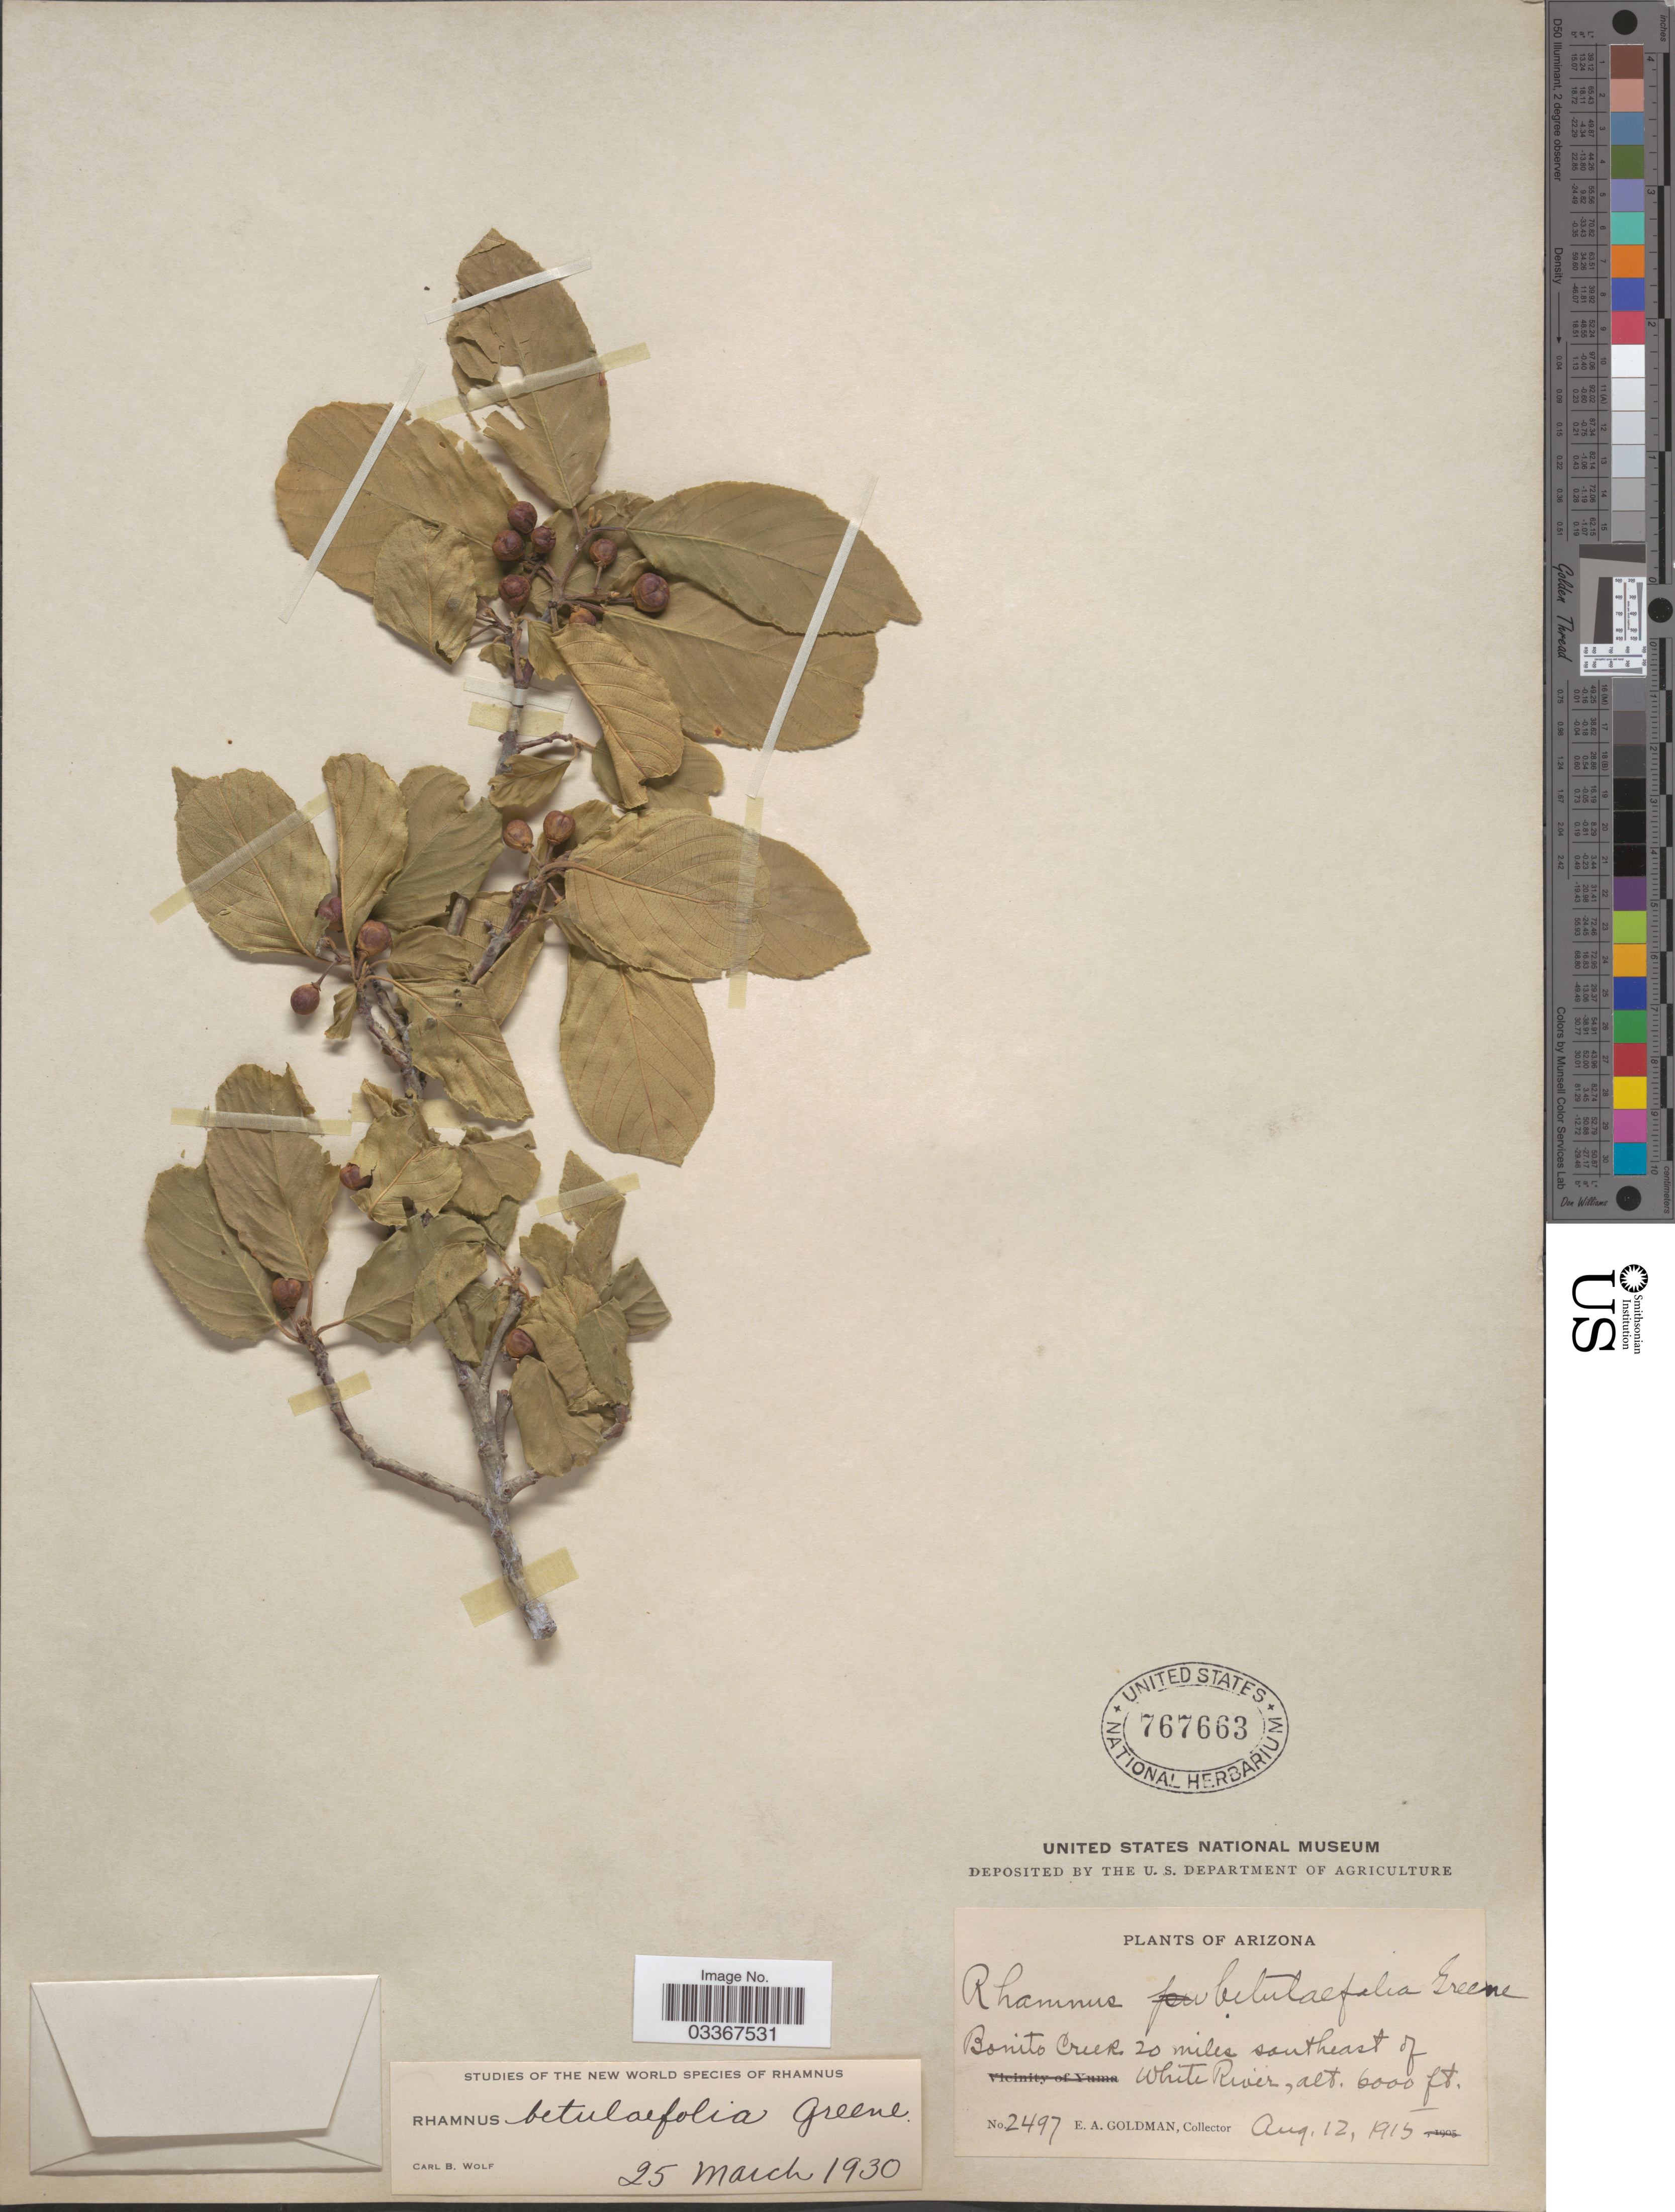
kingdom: Plantae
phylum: Tracheophyta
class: Magnoliopsida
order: Rosales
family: Rhamnaceae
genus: Frangula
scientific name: Frangula betulifolia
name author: (Greene) Grubov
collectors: E. A. Goldman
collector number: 2497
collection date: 1915-08-12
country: United States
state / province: Arizona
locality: Bonito Creek 20 miles southeast of White River.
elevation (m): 1829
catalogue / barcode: US 767663